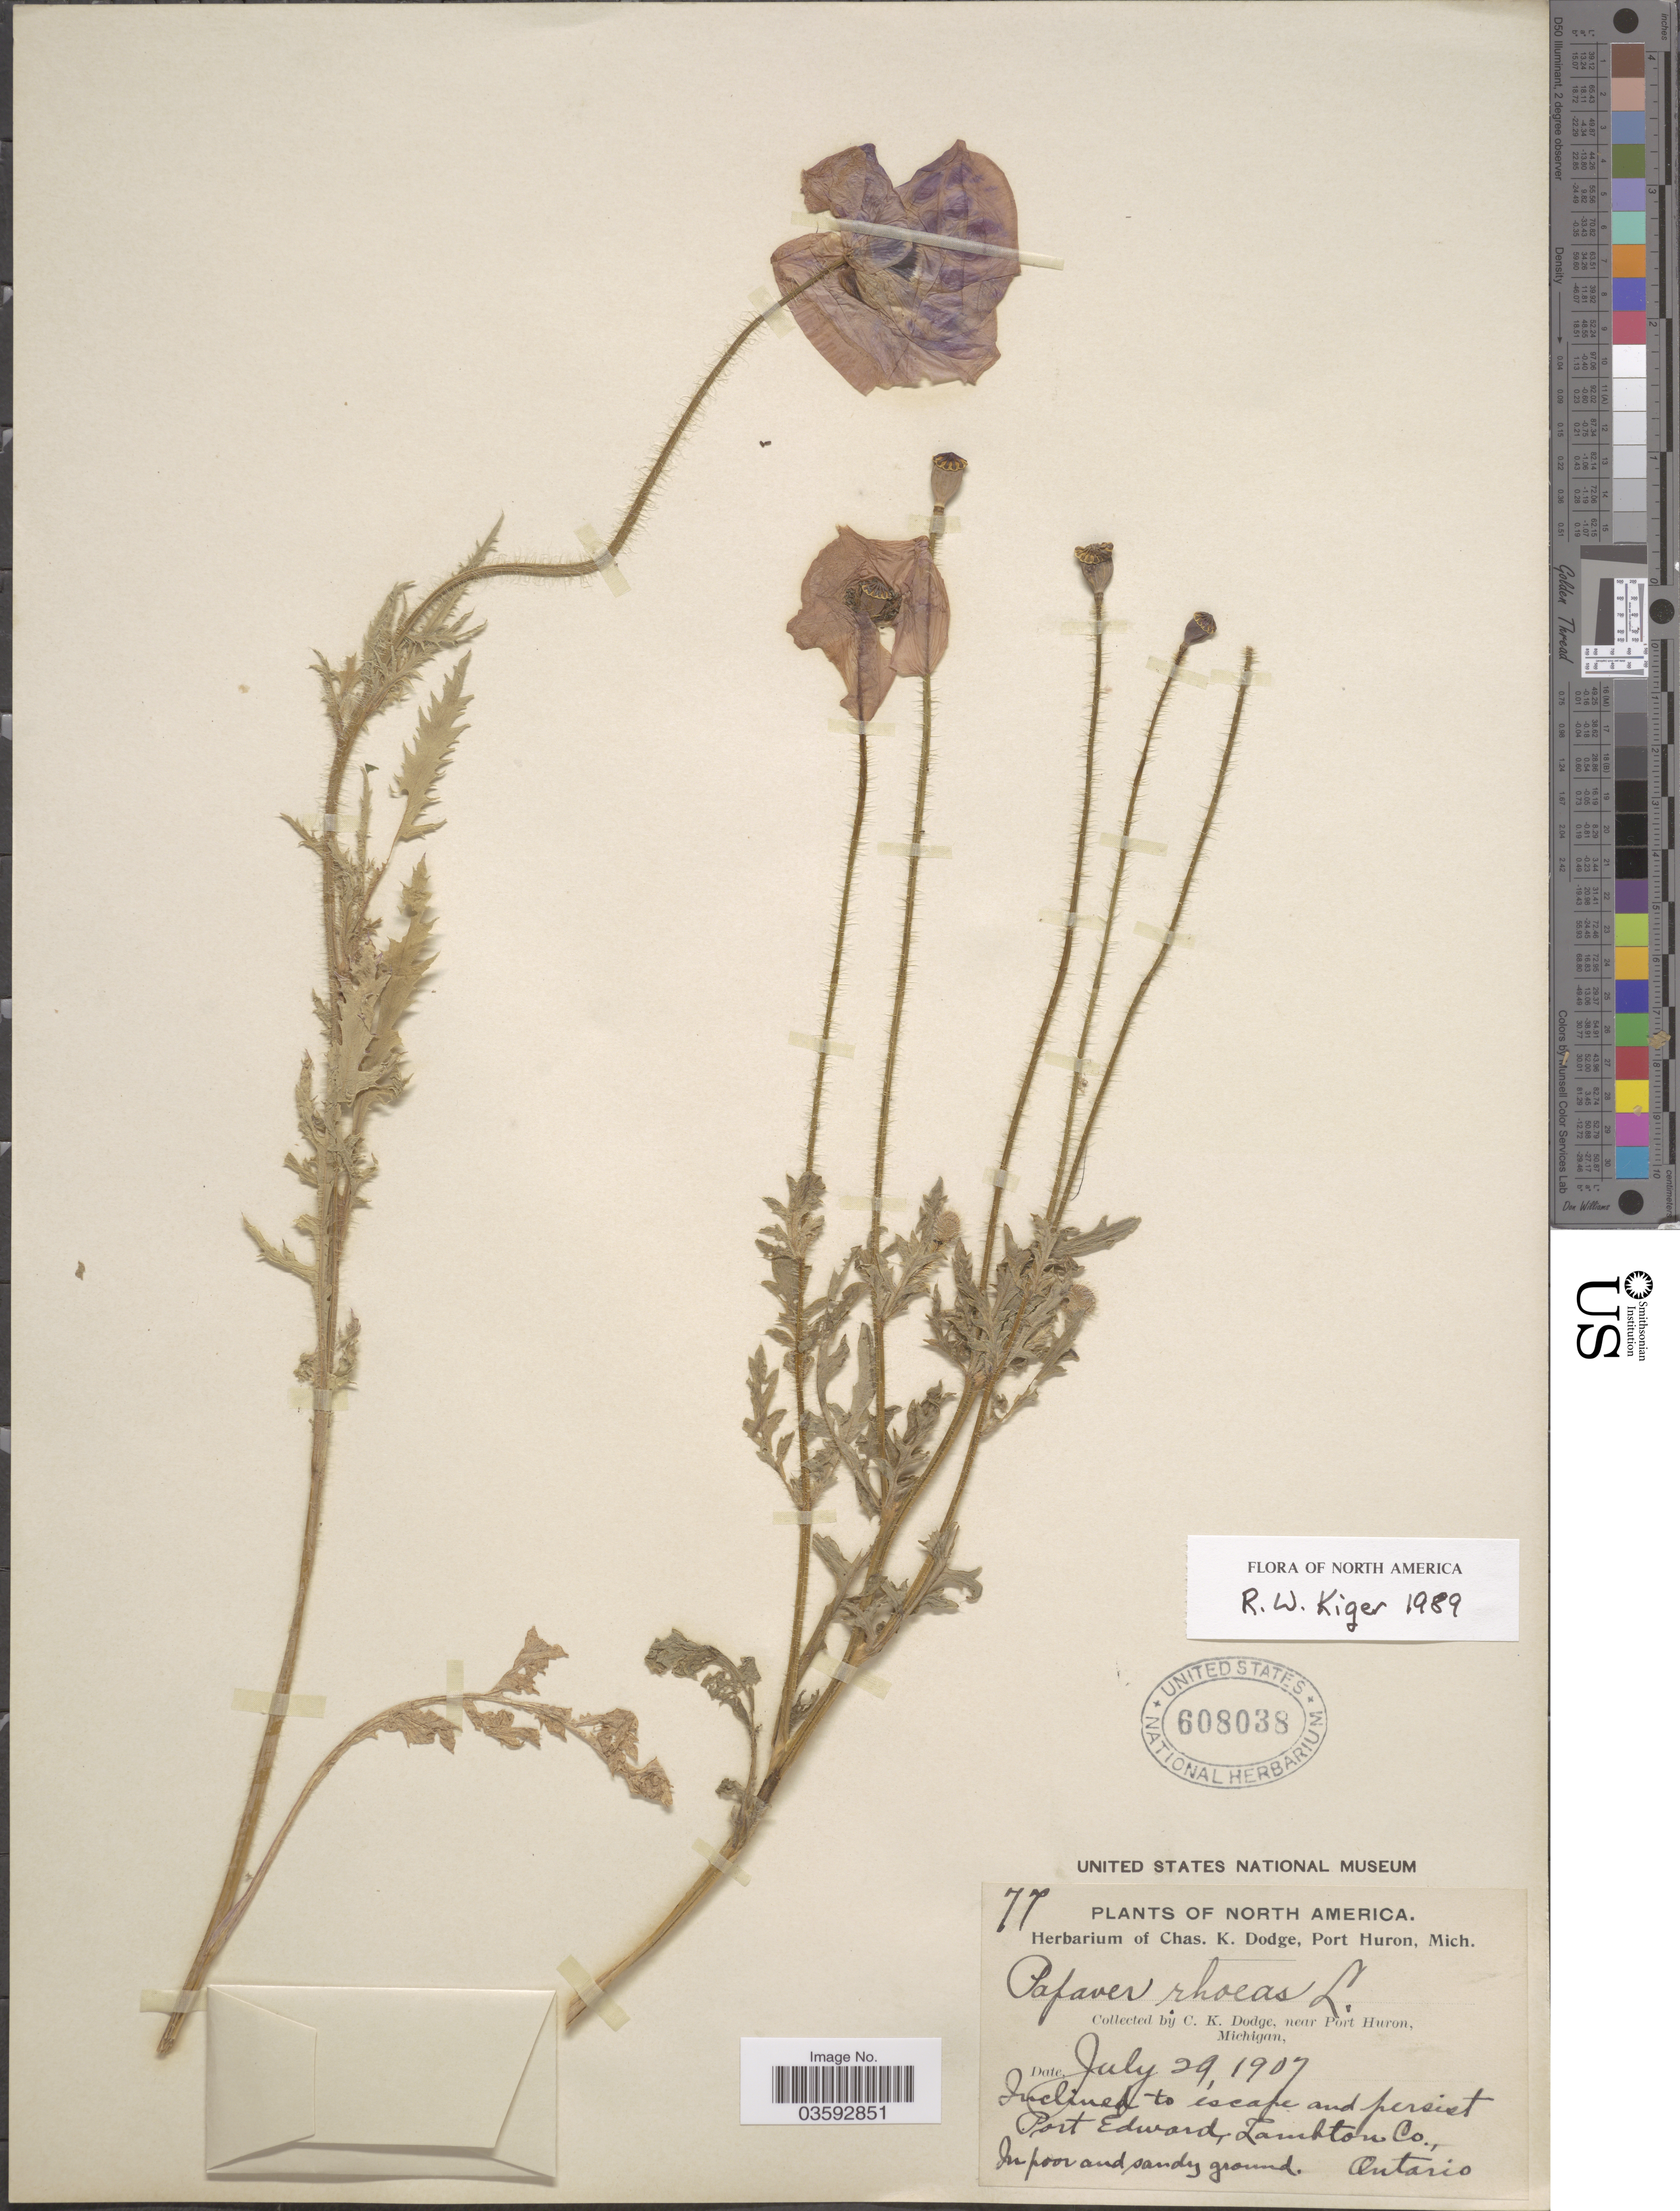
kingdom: Plantae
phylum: Tracheophyta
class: Magnoliopsida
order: Ranunculales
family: Papaveraceae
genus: Papaver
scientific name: Papaver rhoeas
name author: L.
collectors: C. Dodge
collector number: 77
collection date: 1907-07-29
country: Canada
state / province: Ontario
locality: Inclined to escape and persist Port Edward, Lambton Co.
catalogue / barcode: US 608038